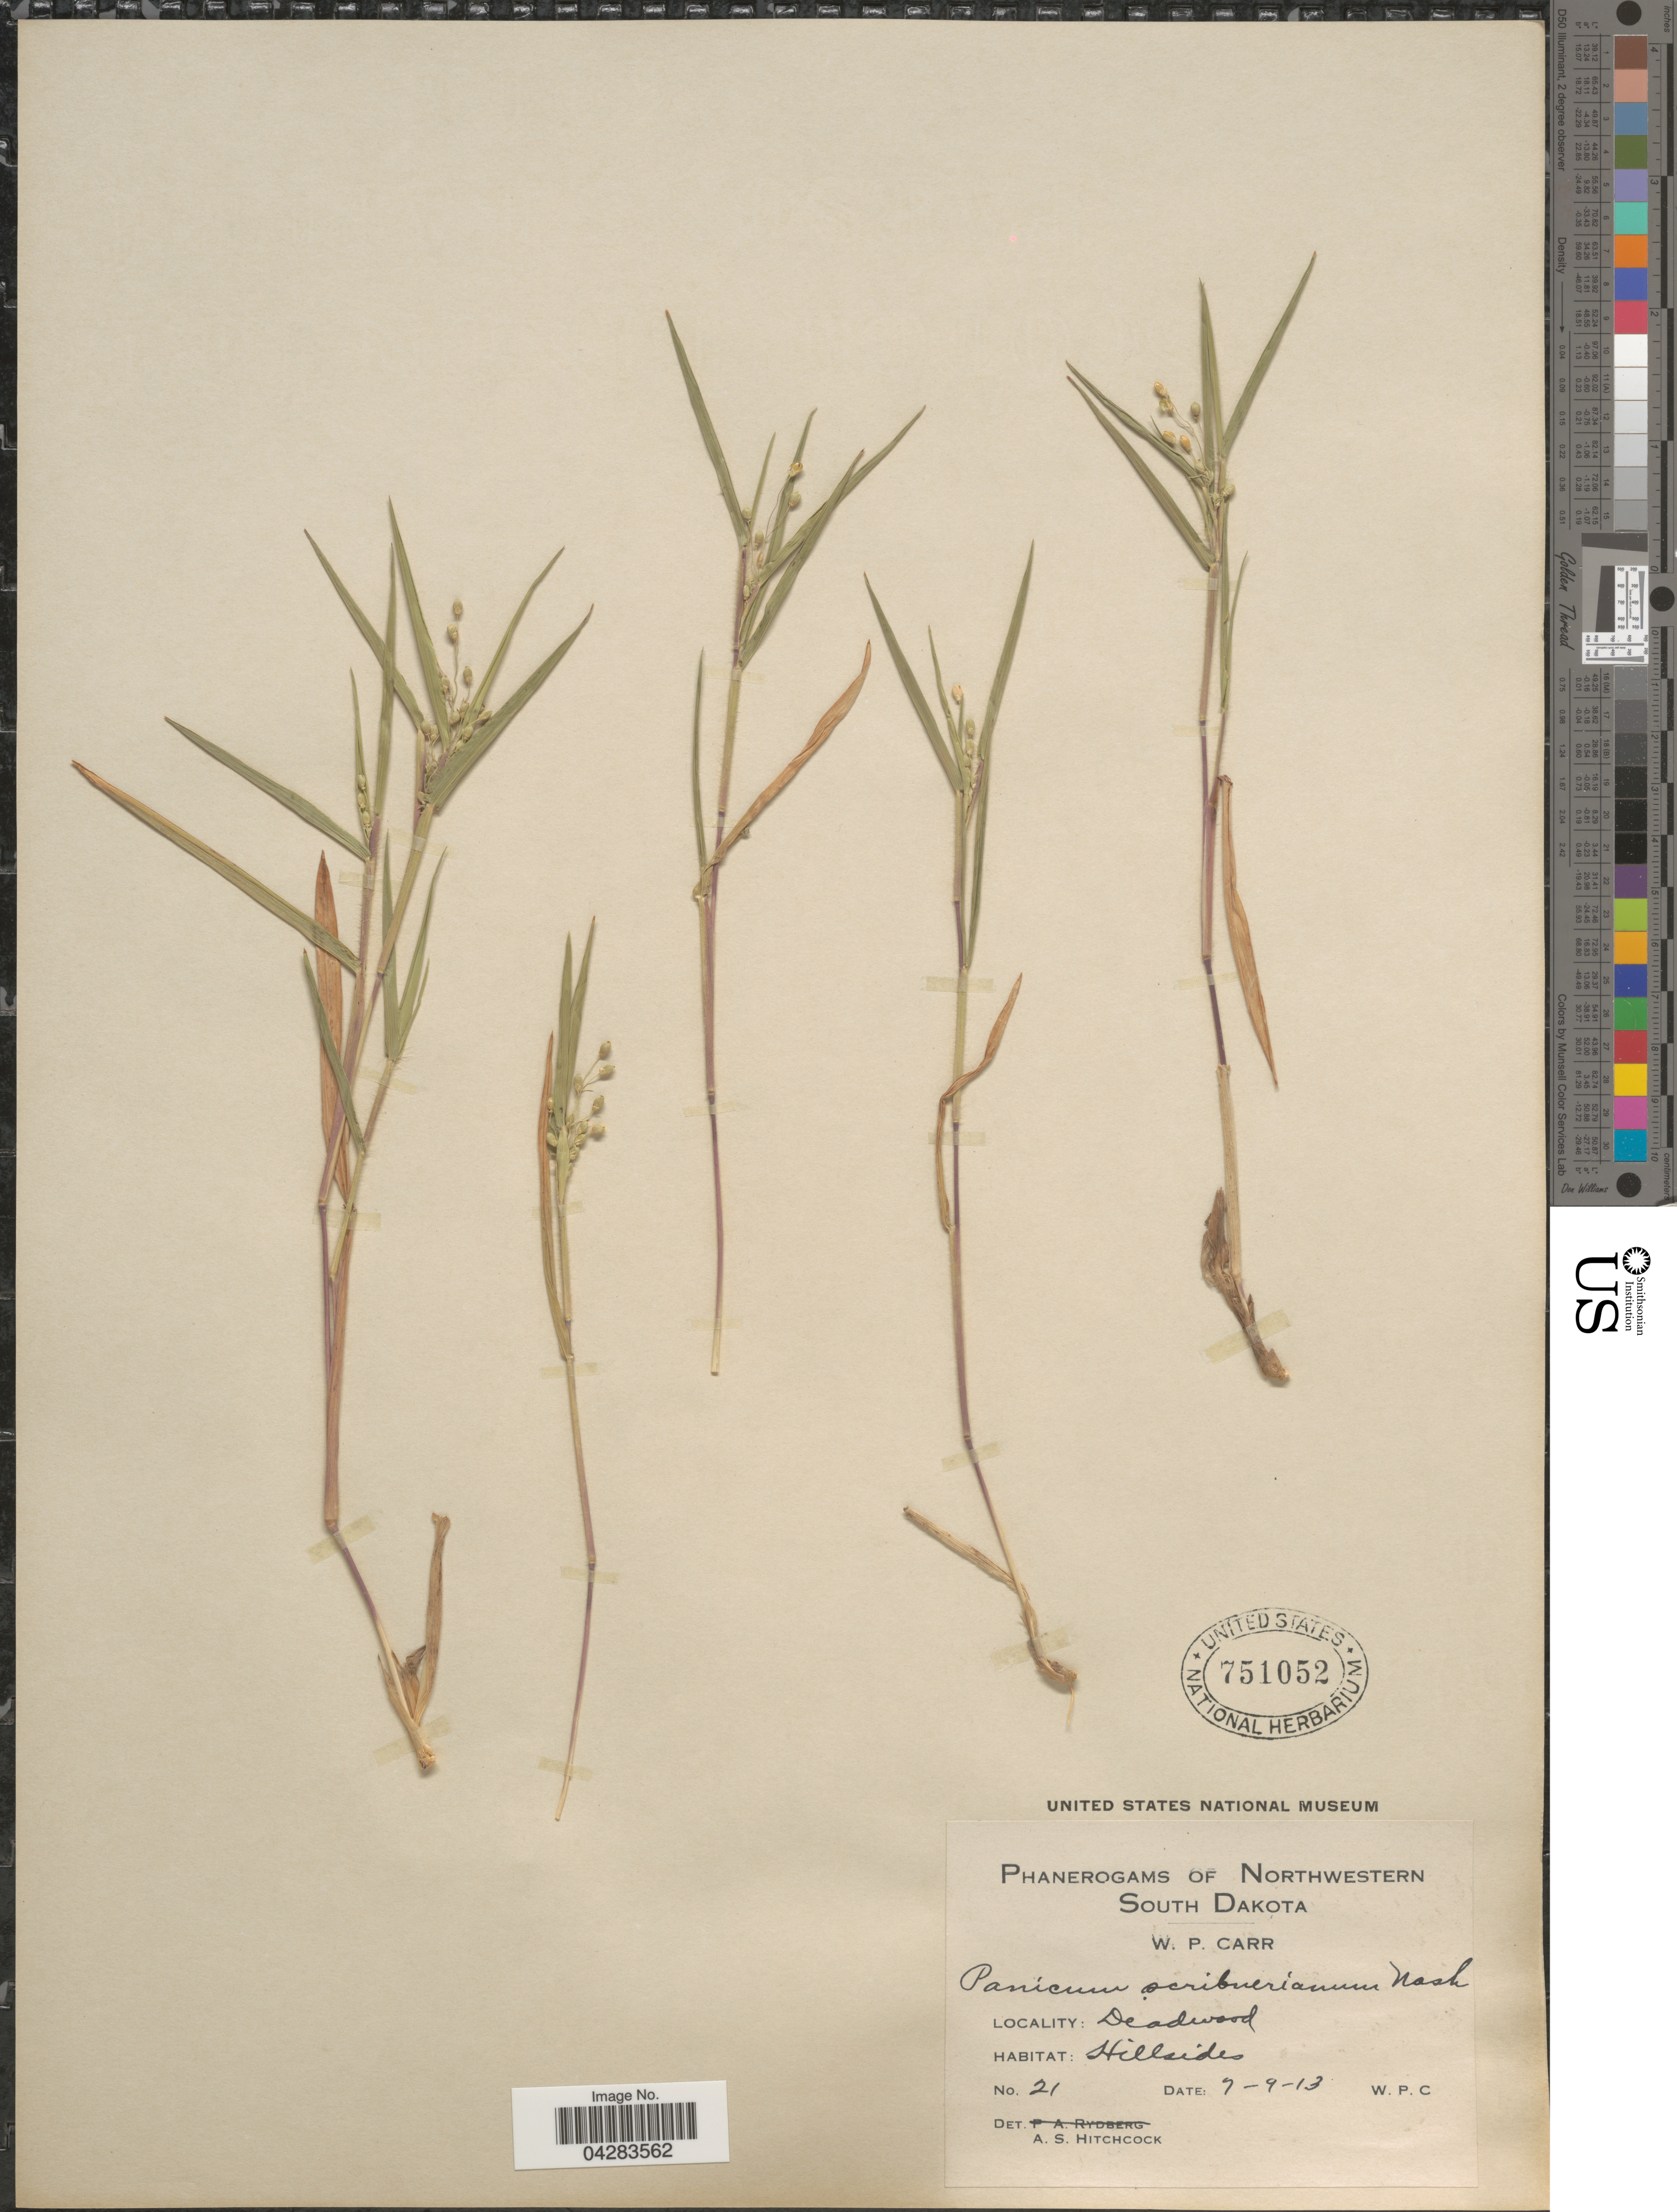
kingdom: Plantae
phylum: Tracheophyta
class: Liliopsida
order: Poales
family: Poaceae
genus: Dichanthelium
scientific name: Dichanthelium oligosanthes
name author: (Schult.) Gould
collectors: W. Carr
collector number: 21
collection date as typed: Transcribed d/m/y: 9/7/13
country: United States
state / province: South Dakota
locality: Northwestern South Dakota. Deadwood. Hillsides.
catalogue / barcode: US 751052